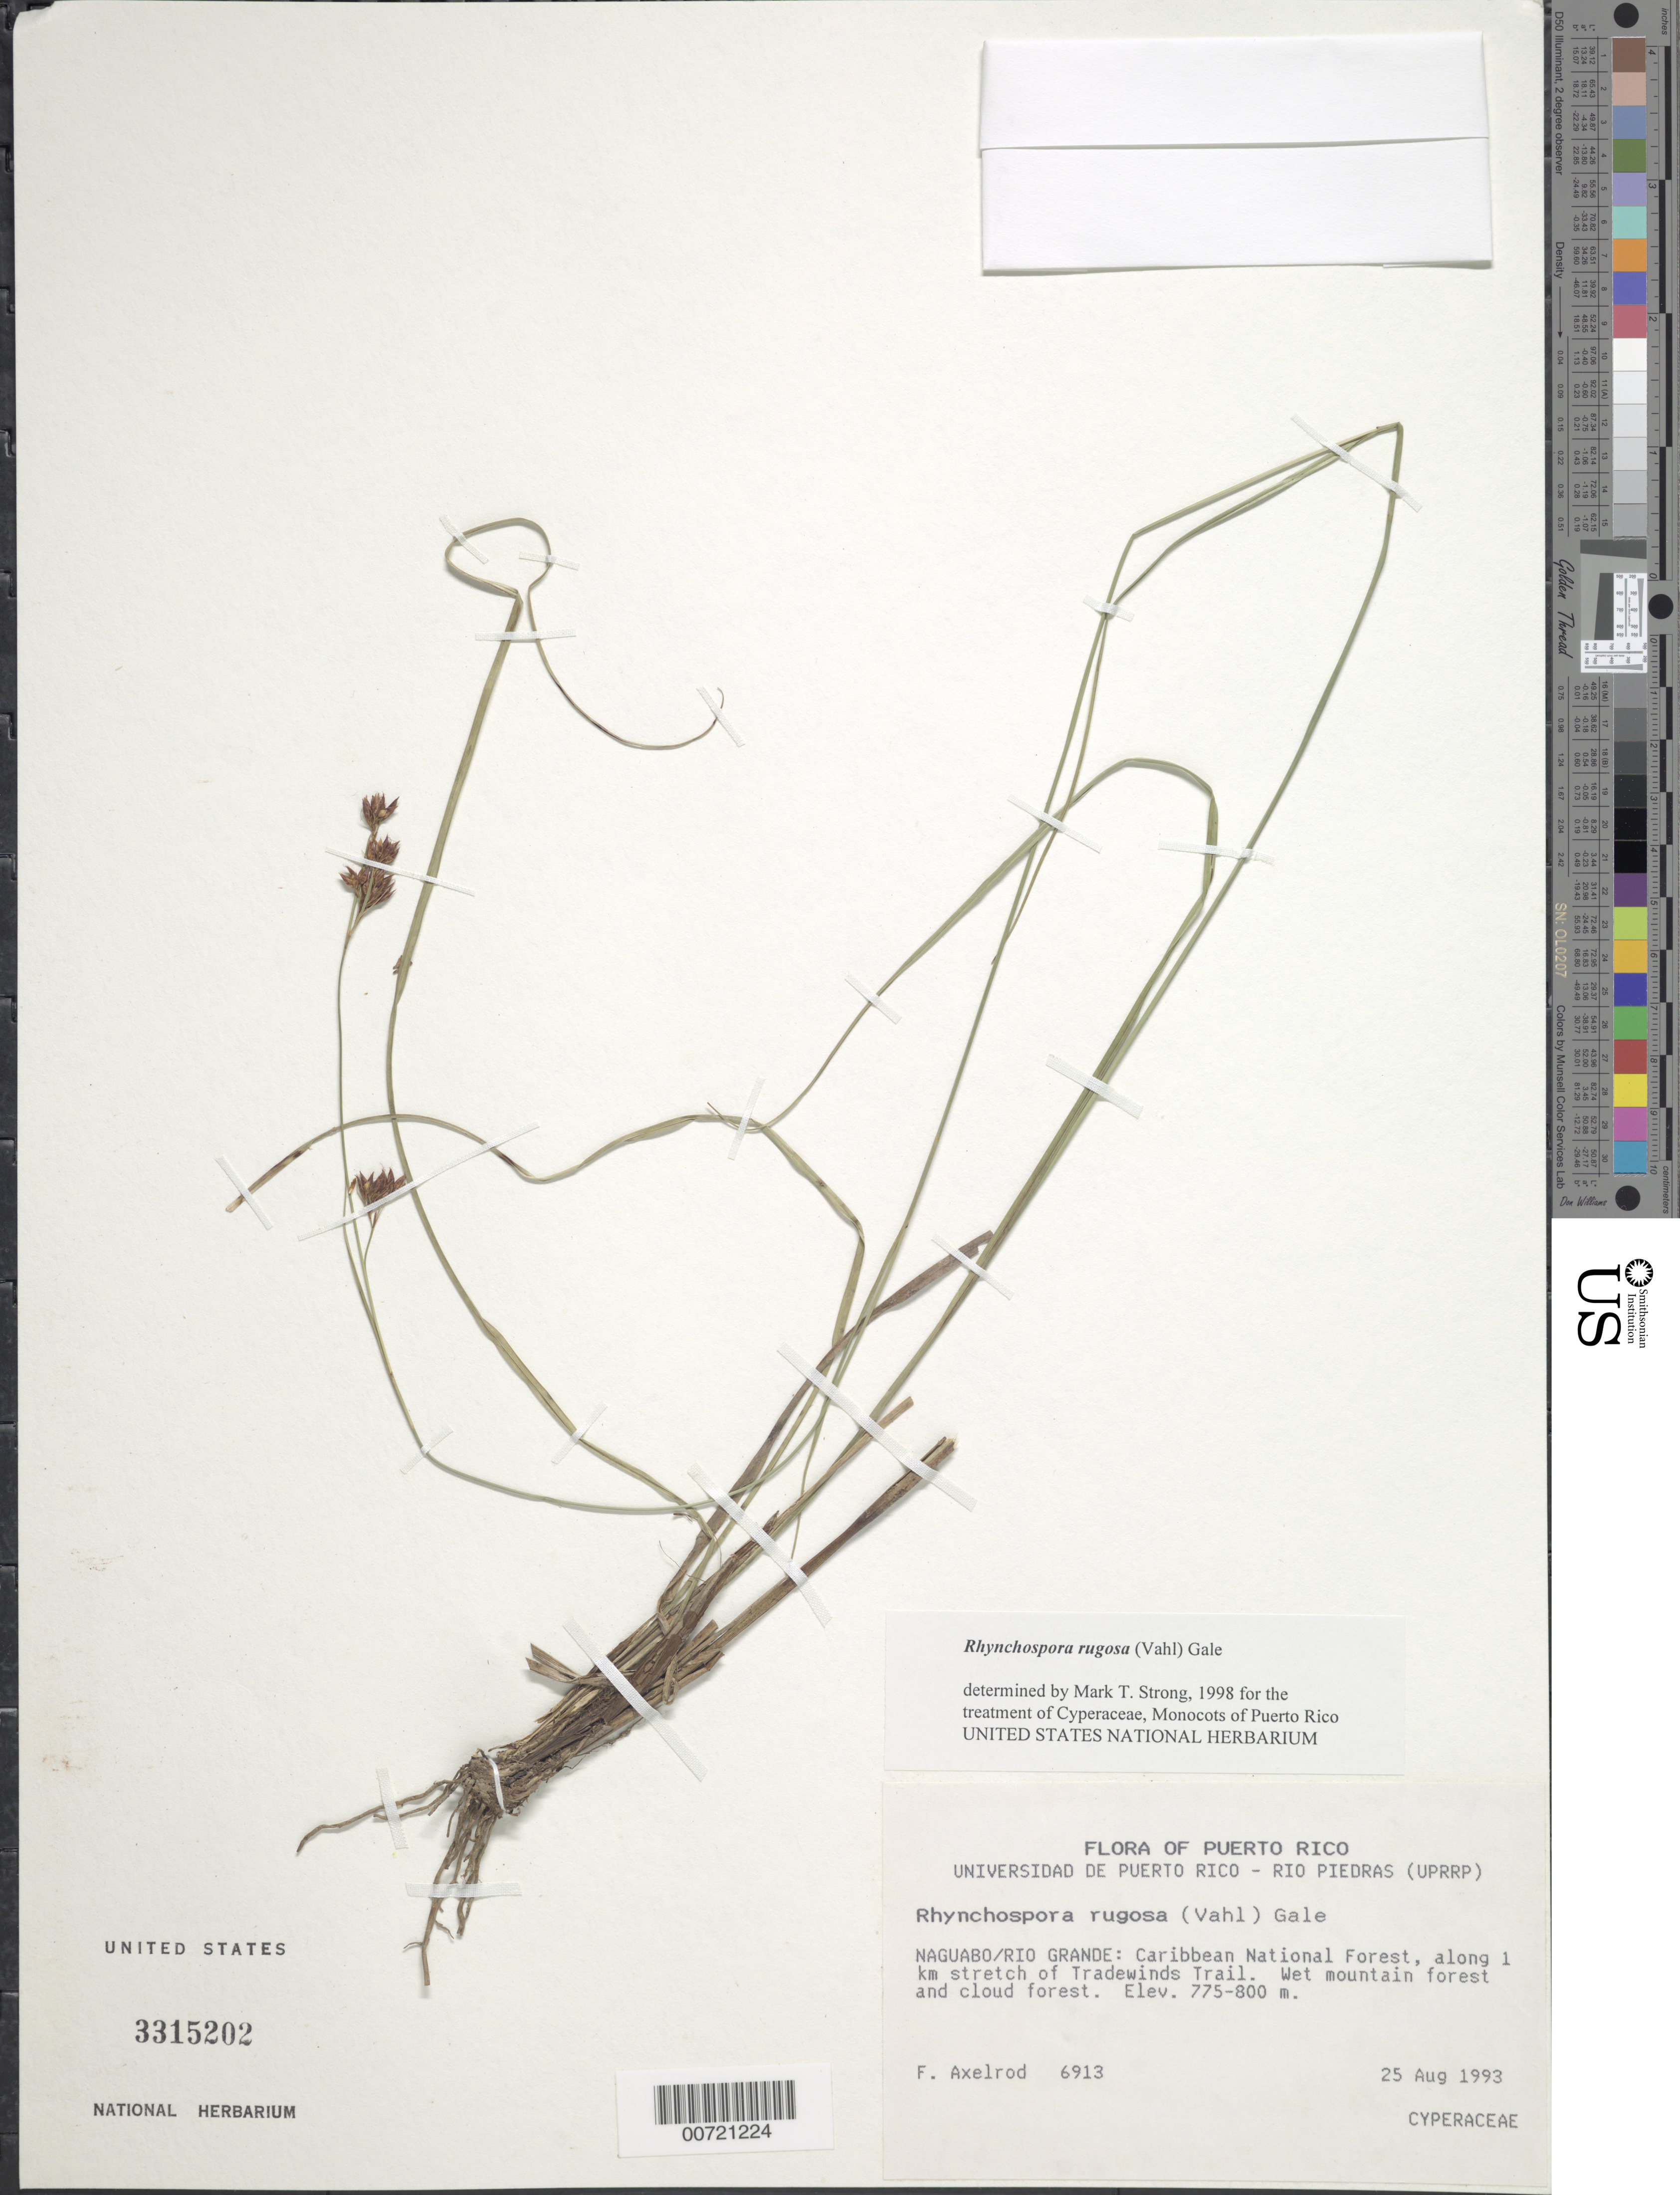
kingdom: Plantae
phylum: Tracheophyta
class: Liliopsida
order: Poales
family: Cyperaceae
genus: Rhynchospora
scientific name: Rhynchospora rugosa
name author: (Vahl) Gale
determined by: Strong, M. T., (US), Smithsonian Institution - National Museum of Natural History (UNITED STATES)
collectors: F. S. Axelrod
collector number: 6913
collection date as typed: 25 Aug 1993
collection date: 1993-08-25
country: Puerto Rico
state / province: Naguabo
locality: Naguabo/Rio Grande: Caribbean National Forest, along 1 km stretch of Tradewinds Trail.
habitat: Wet mountain forest and cloud forest.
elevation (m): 775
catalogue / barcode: US 3315202